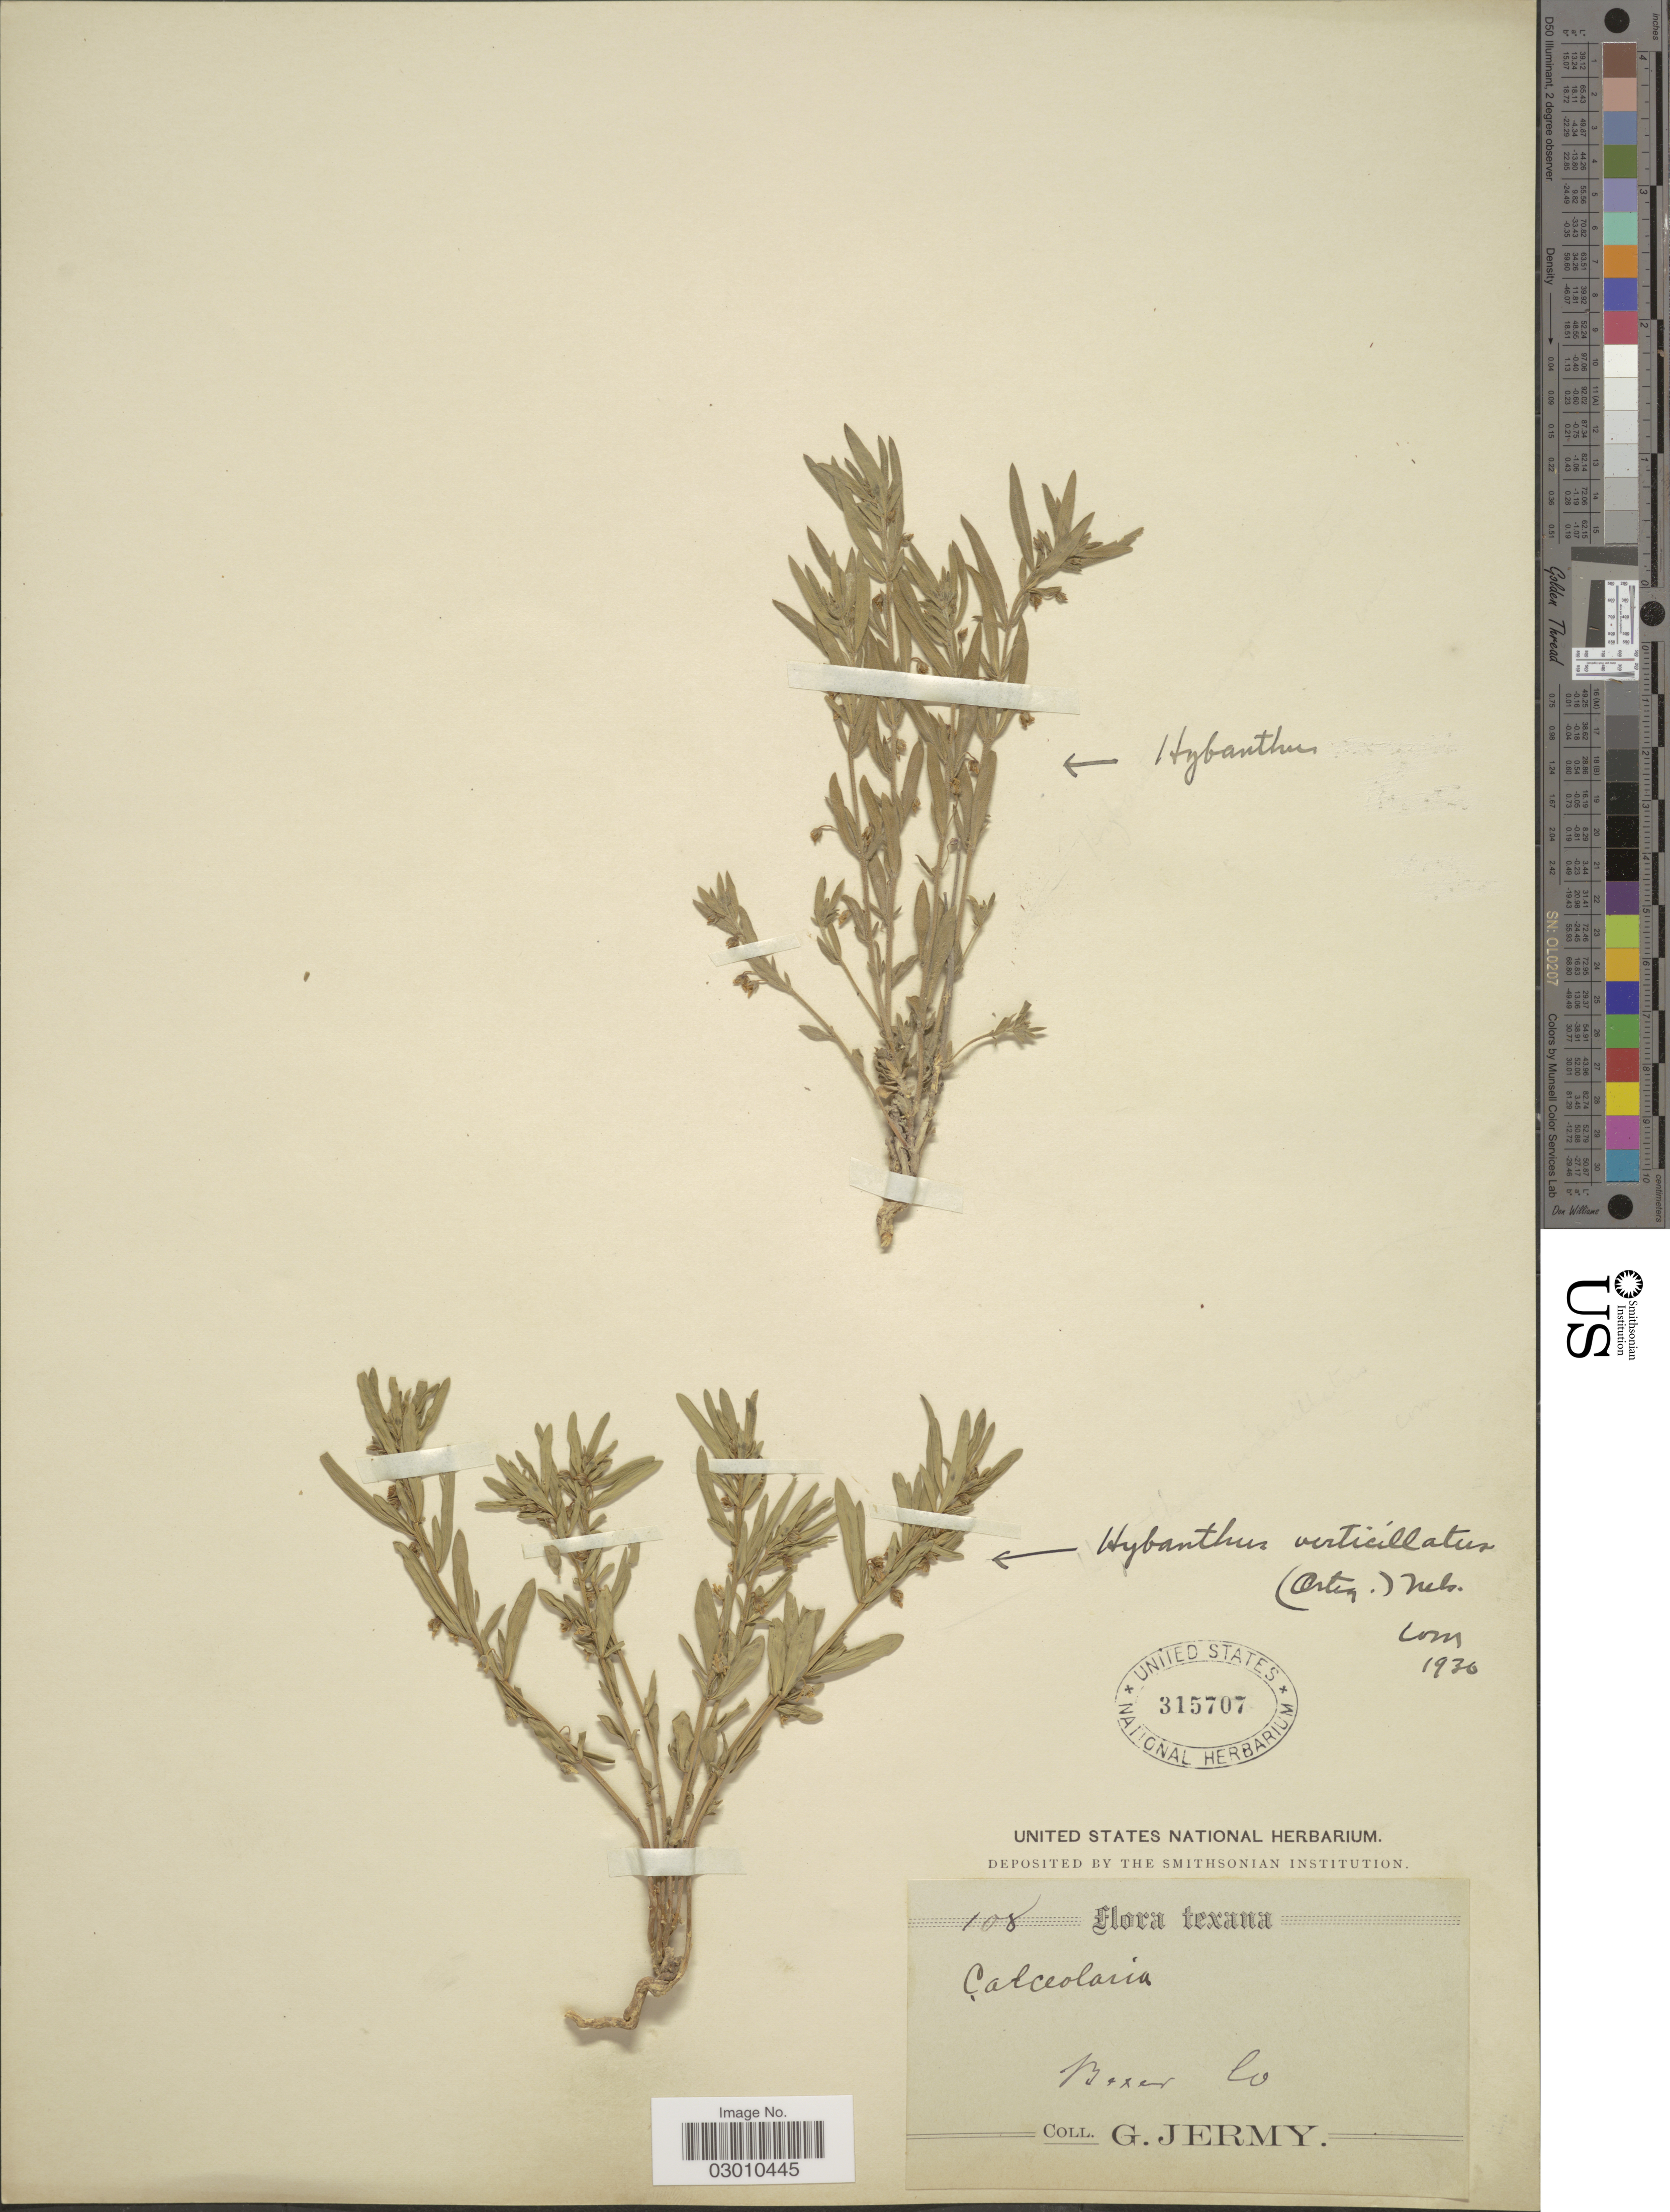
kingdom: Plantae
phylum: Tracheophyta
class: Magnoliopsida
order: Malpighiales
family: Violaceae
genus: Pombalia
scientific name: Pombalia verticillata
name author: (Ortega) Paula-Souza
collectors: G. Jermy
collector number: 108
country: United States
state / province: Texas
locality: Bexar Co.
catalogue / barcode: US 315707